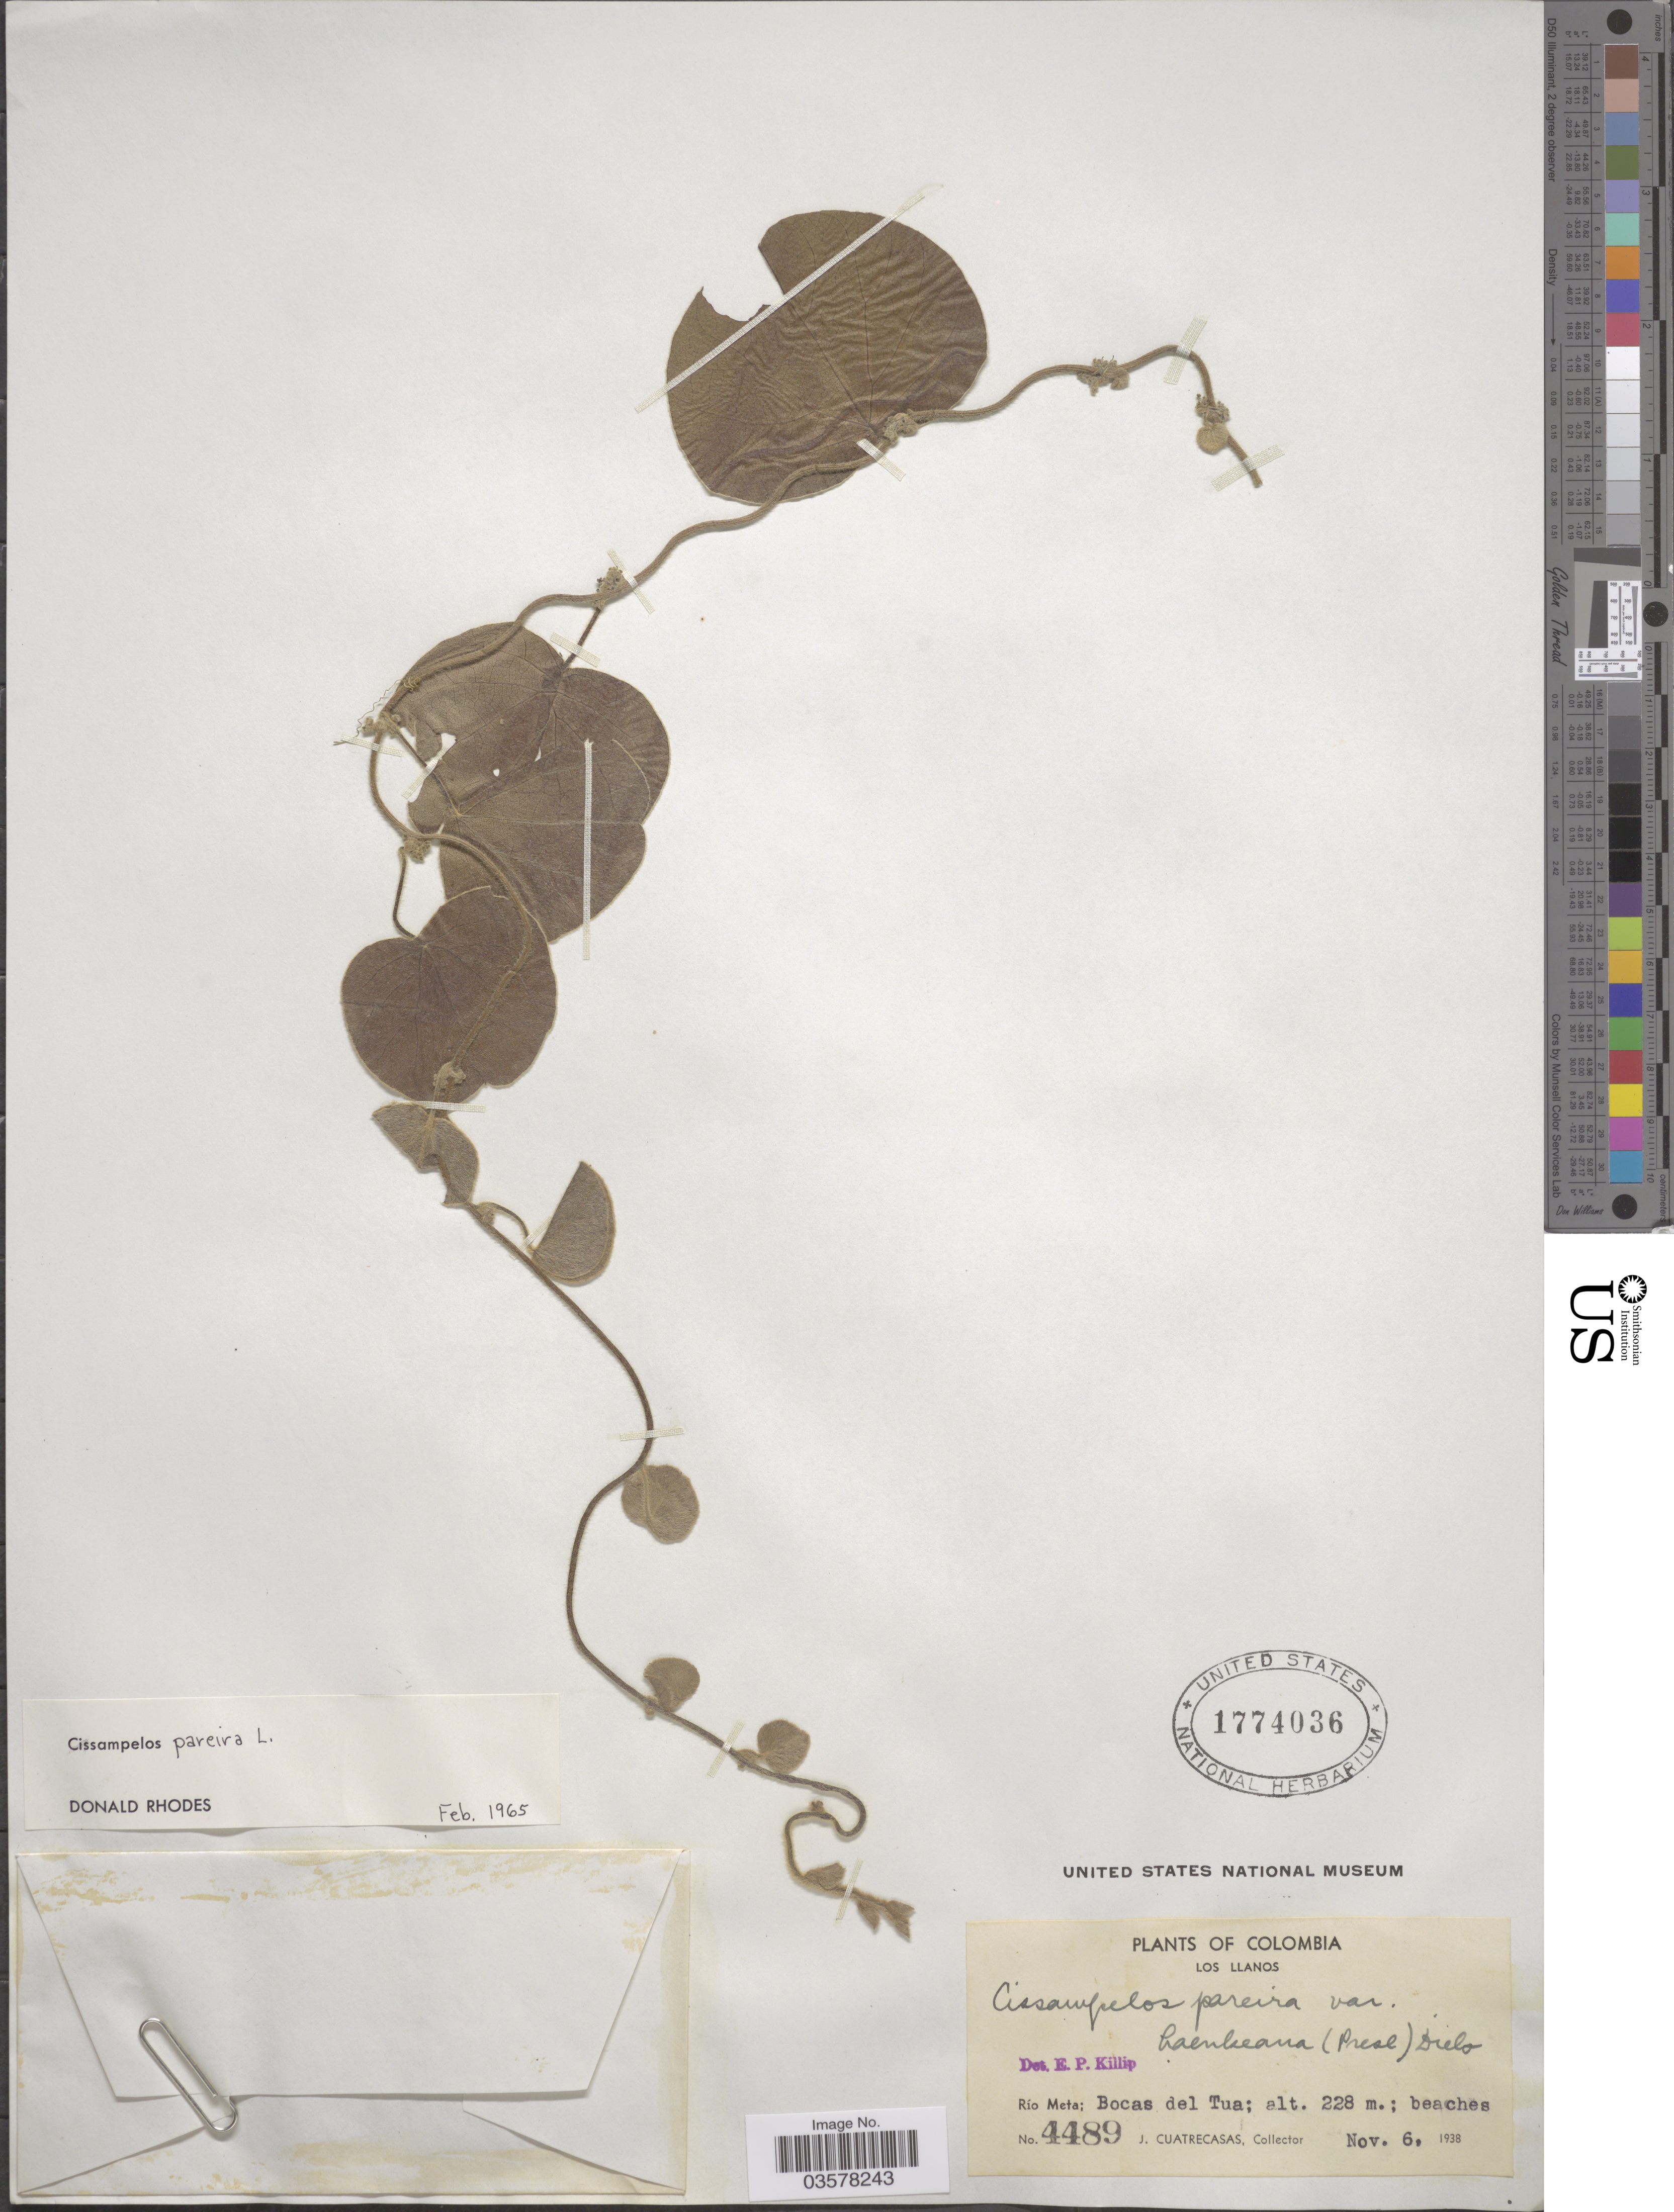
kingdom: Plantae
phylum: Tracheophyta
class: Magnoliopsida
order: Ranunculales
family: Menispermaceae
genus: Cissampelos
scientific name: Cissampelos pareira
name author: L.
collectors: J. Cuatrecasas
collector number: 4489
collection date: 1938-11-06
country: Colombia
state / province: Meta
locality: Los Llanos. Río Meta; Bocas del Tua.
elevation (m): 228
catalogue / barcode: US 1774036